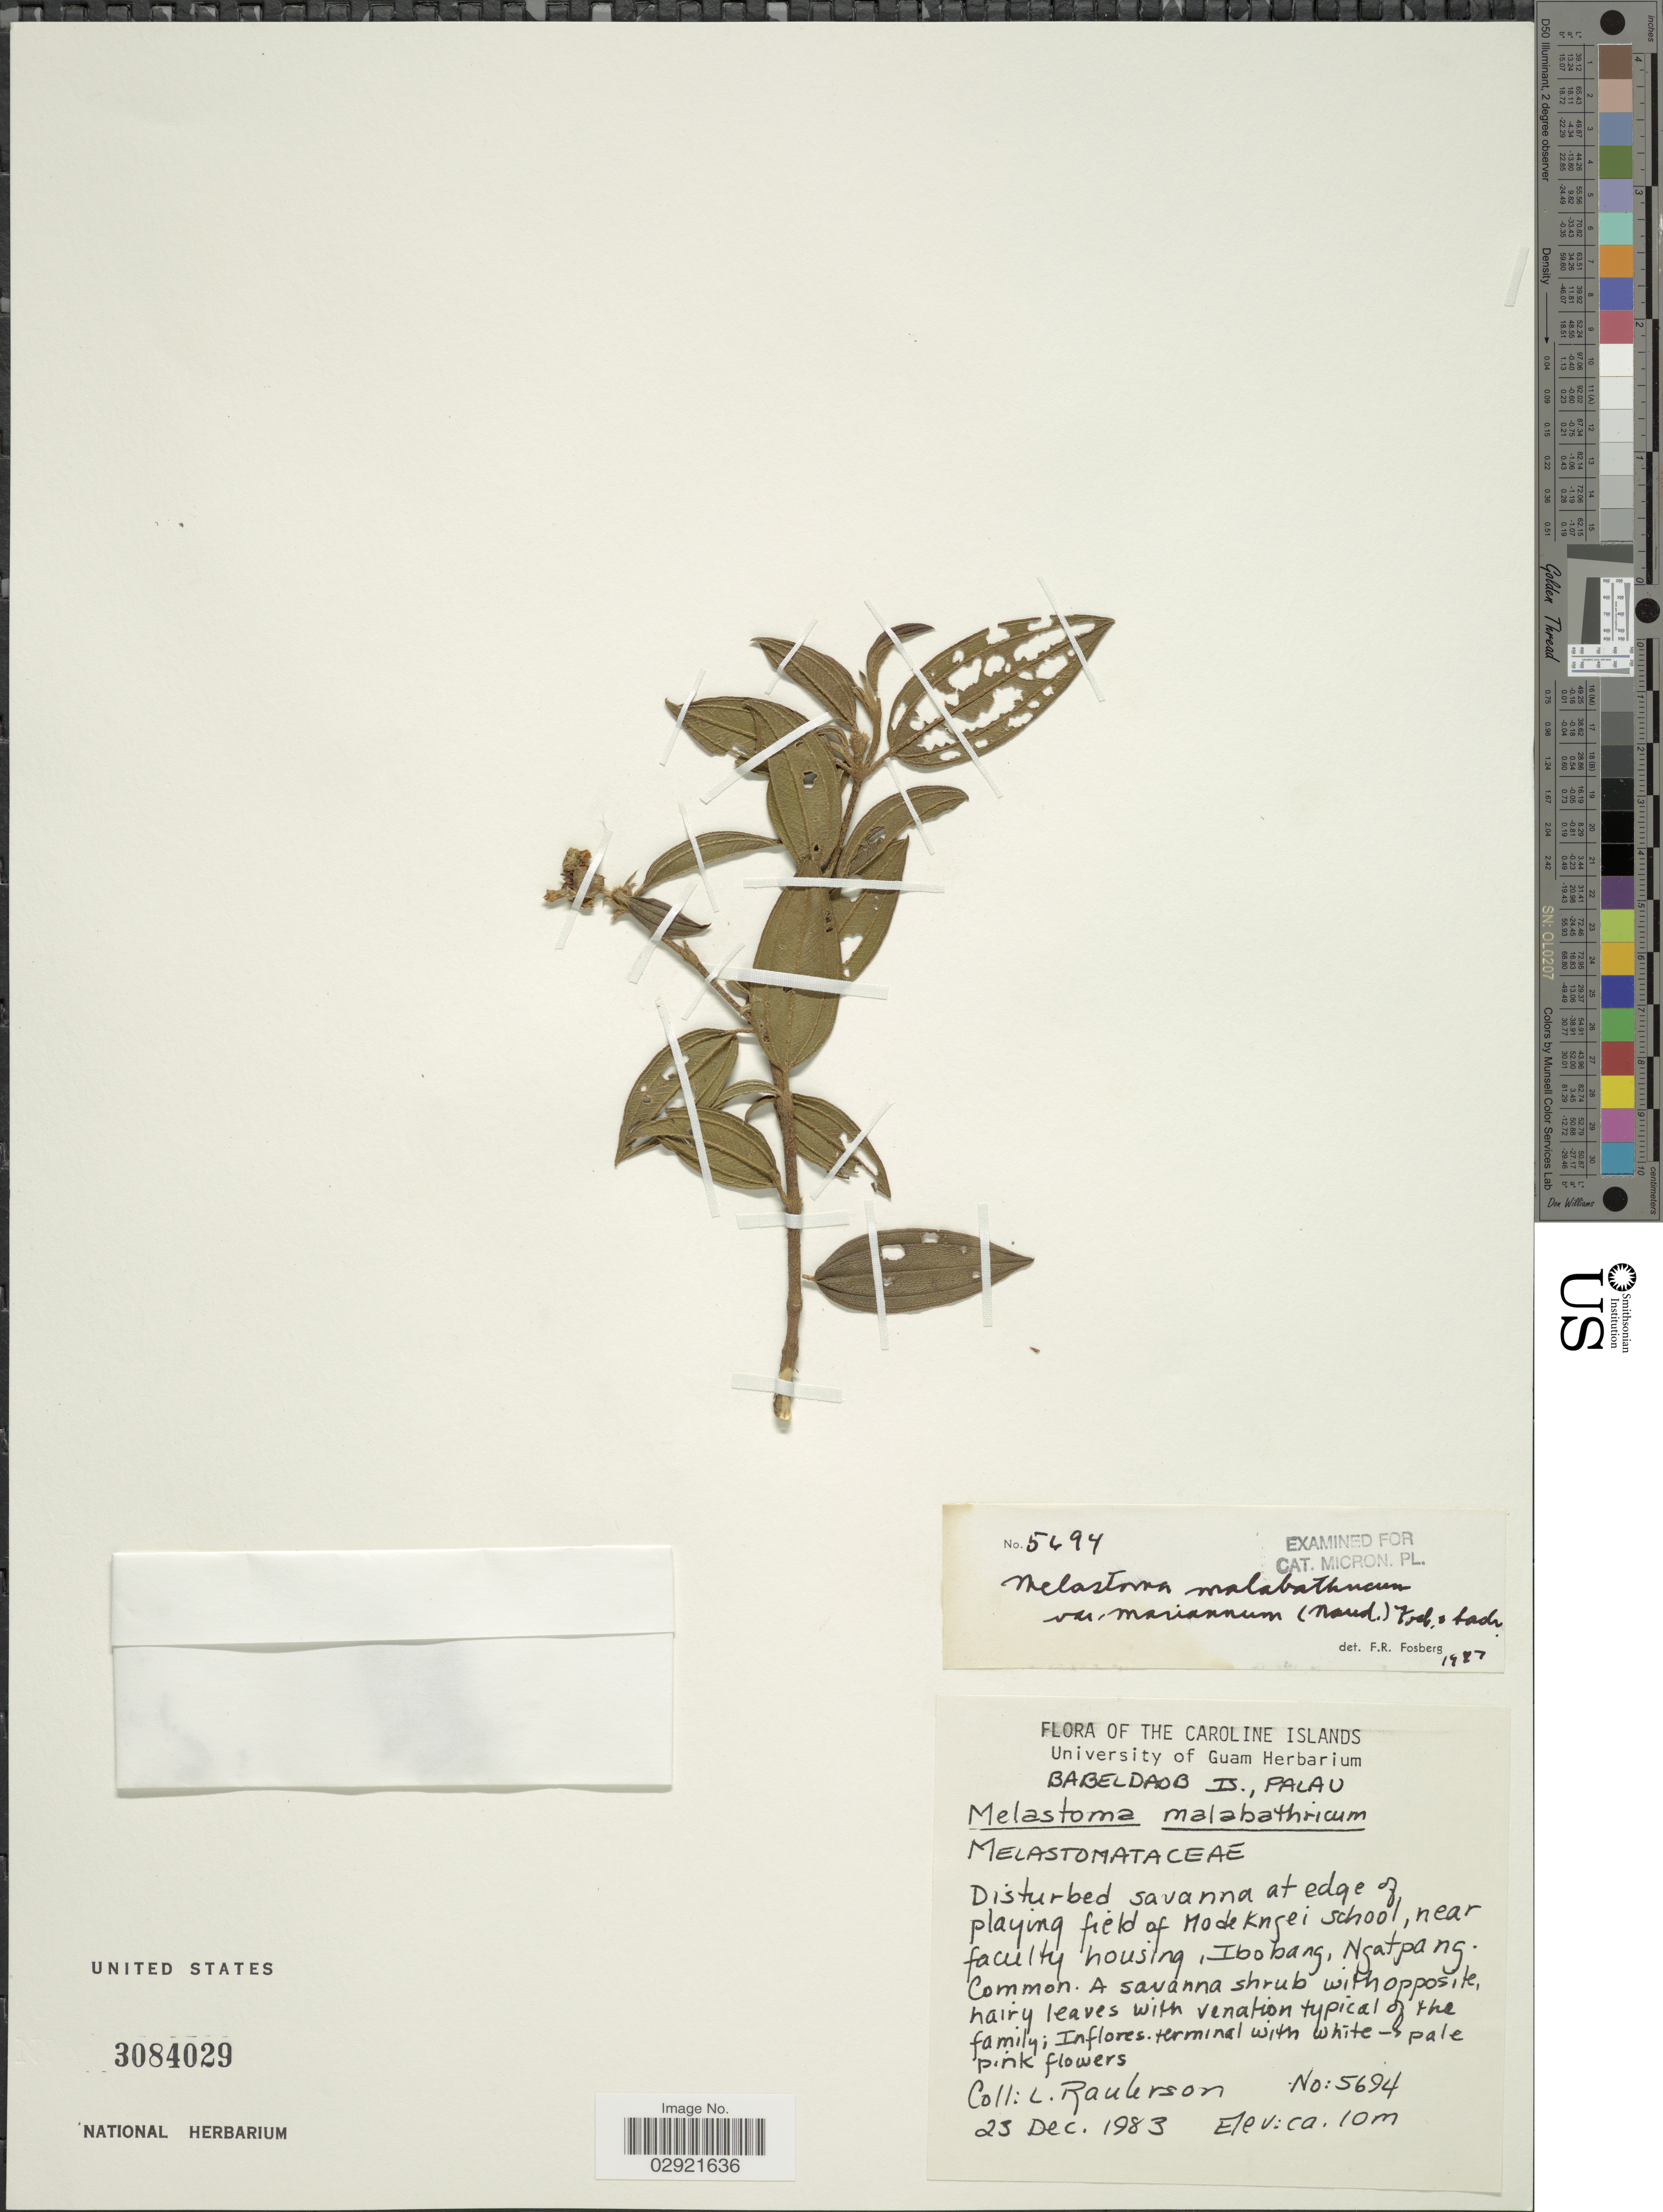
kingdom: Plantae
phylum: Tracheophyta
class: Magnoliopsida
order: Myrtales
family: Melastomataceae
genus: Melastoma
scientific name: Melastoma malabathricum var. marianum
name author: (Naudin) Fosberg & Sachet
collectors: L. Raulerson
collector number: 5694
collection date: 1983-12-23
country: Palau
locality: Caroline Islands. Babeldaob Is., Palau. Disturbed savanna at edge of playing field of Modekngei school, near faculty housing, Ibobang, Ngatpang.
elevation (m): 10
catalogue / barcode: US 3084029